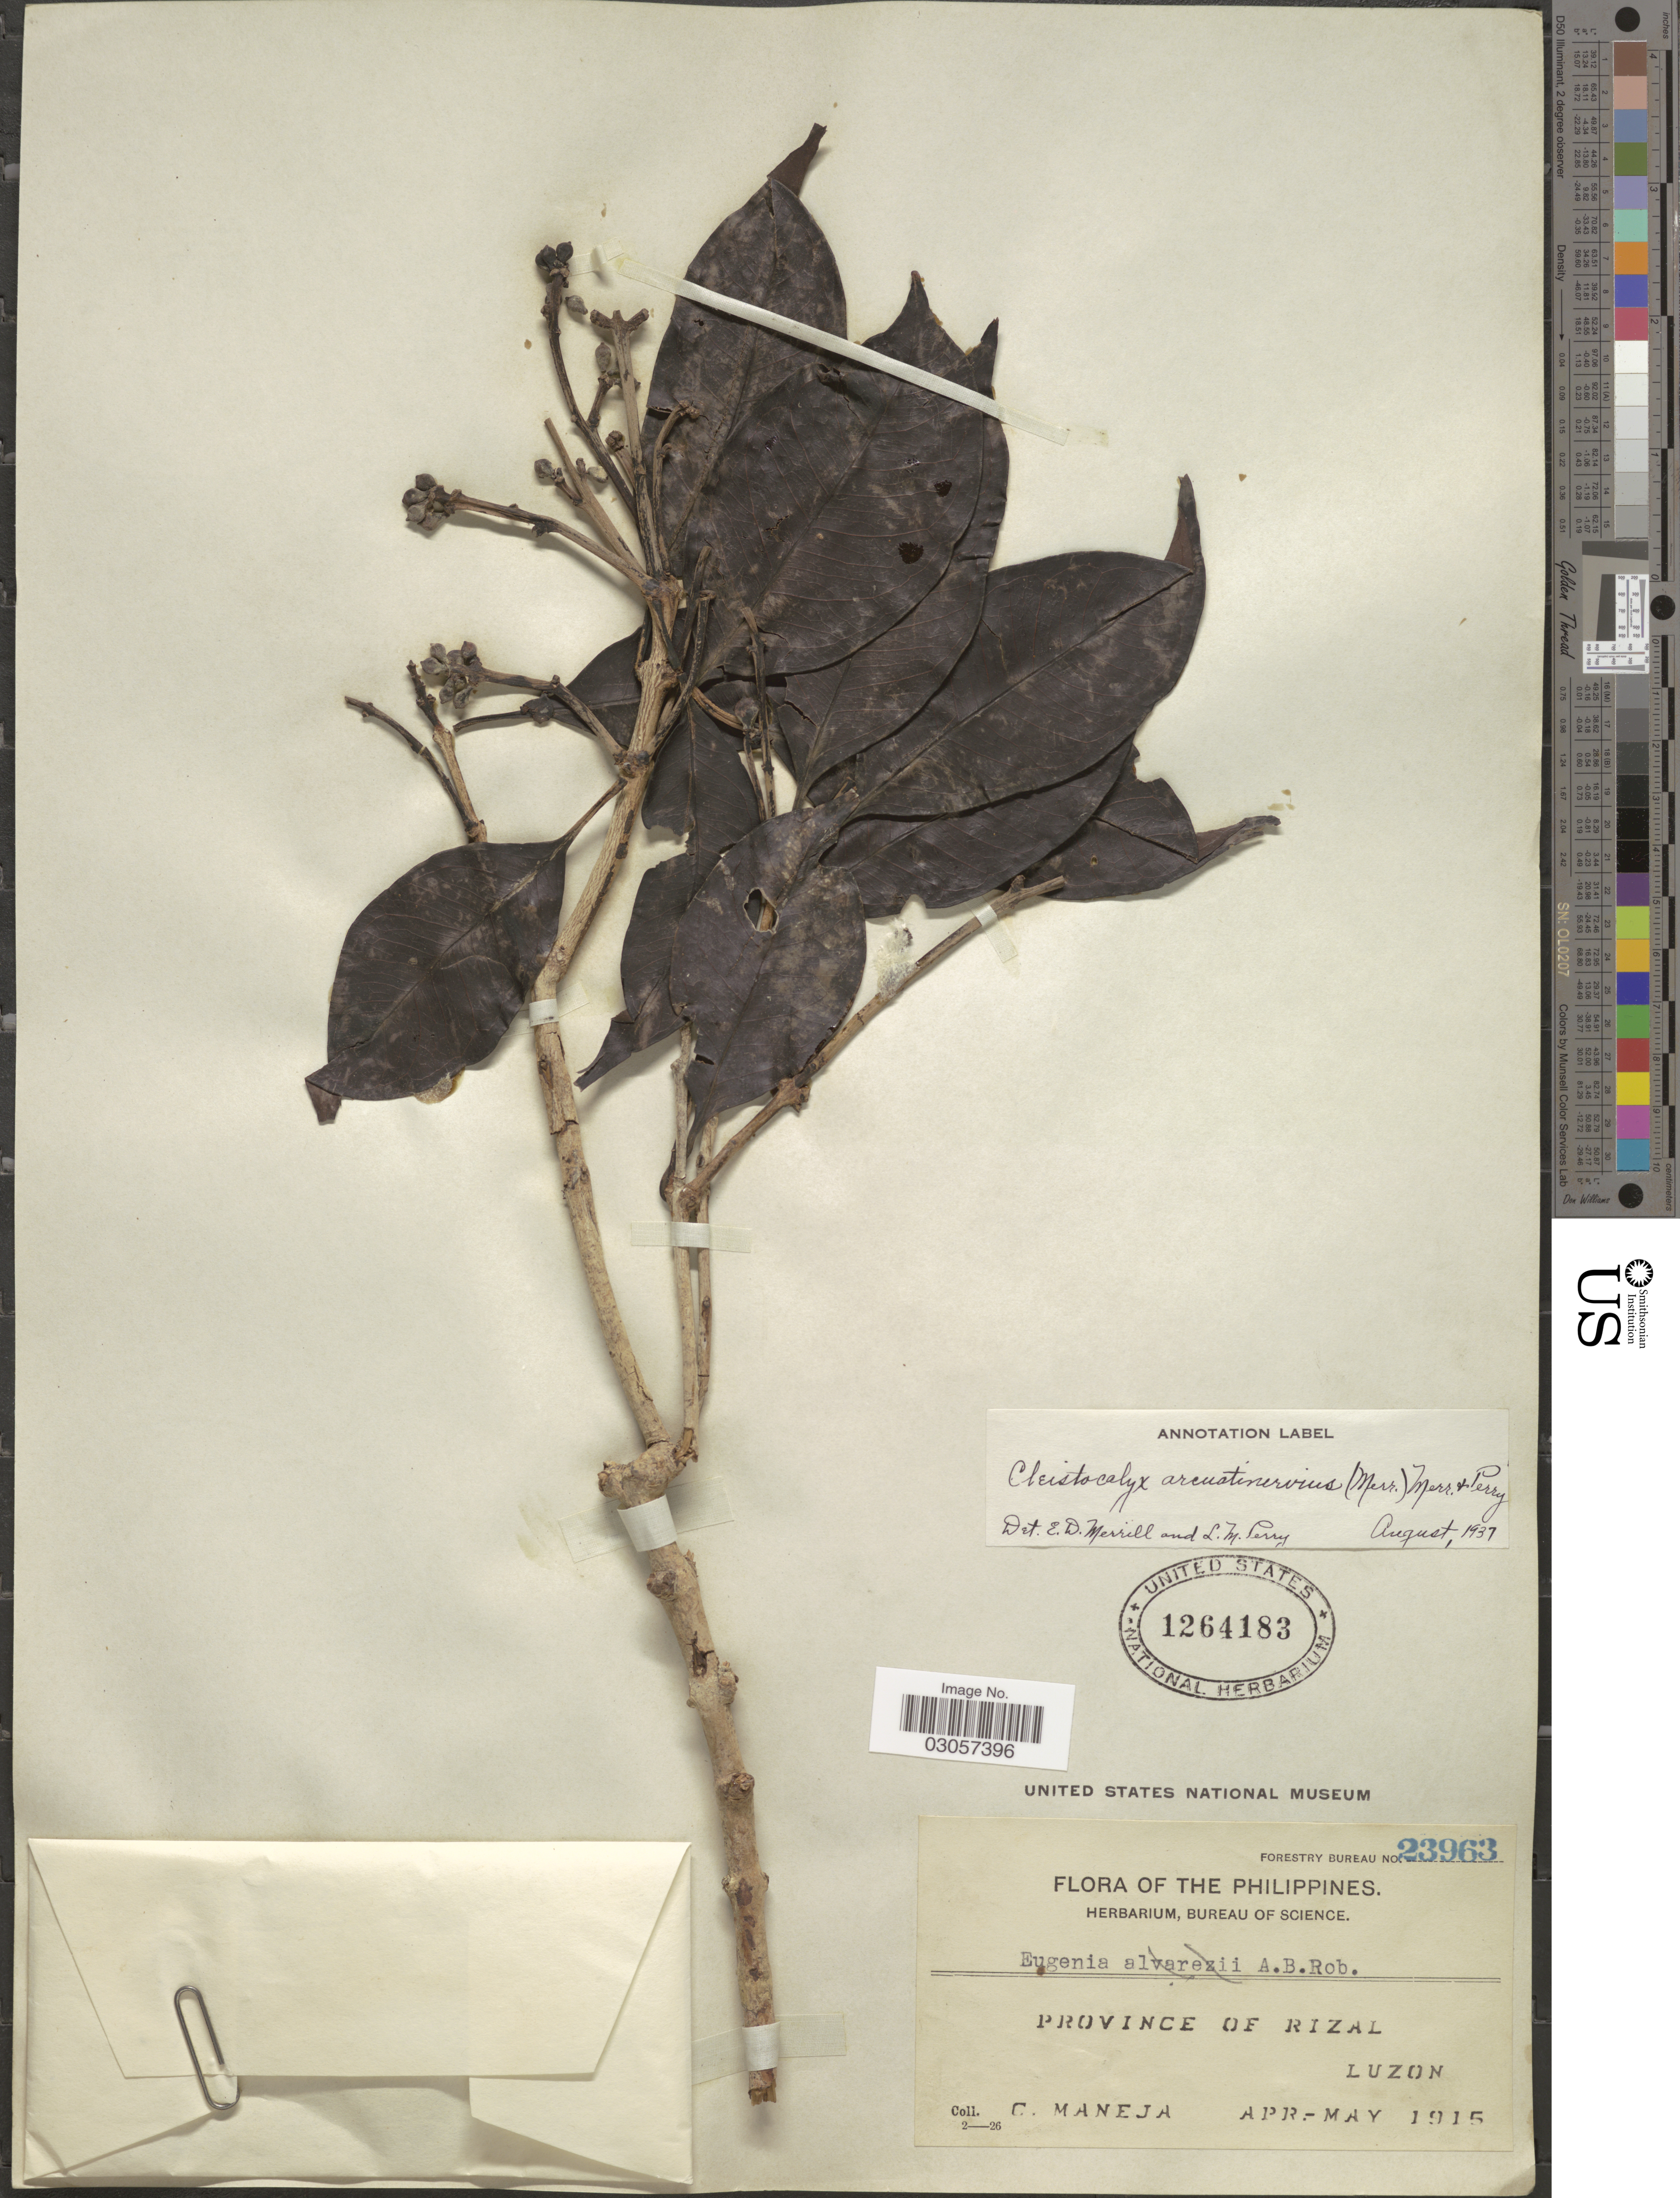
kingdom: Plantae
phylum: Tracheophyta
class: Magnoliopsida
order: Myrtales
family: Myrtaceae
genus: Syzygium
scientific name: Syzygium arcuatinervium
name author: (Merr.) Craven & Biffin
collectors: C. Maneja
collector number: Forestry Bureau 23963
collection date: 1915-04/1915-05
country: Philippines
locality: Province of Rizal, Luzon.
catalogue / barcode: US 1264183